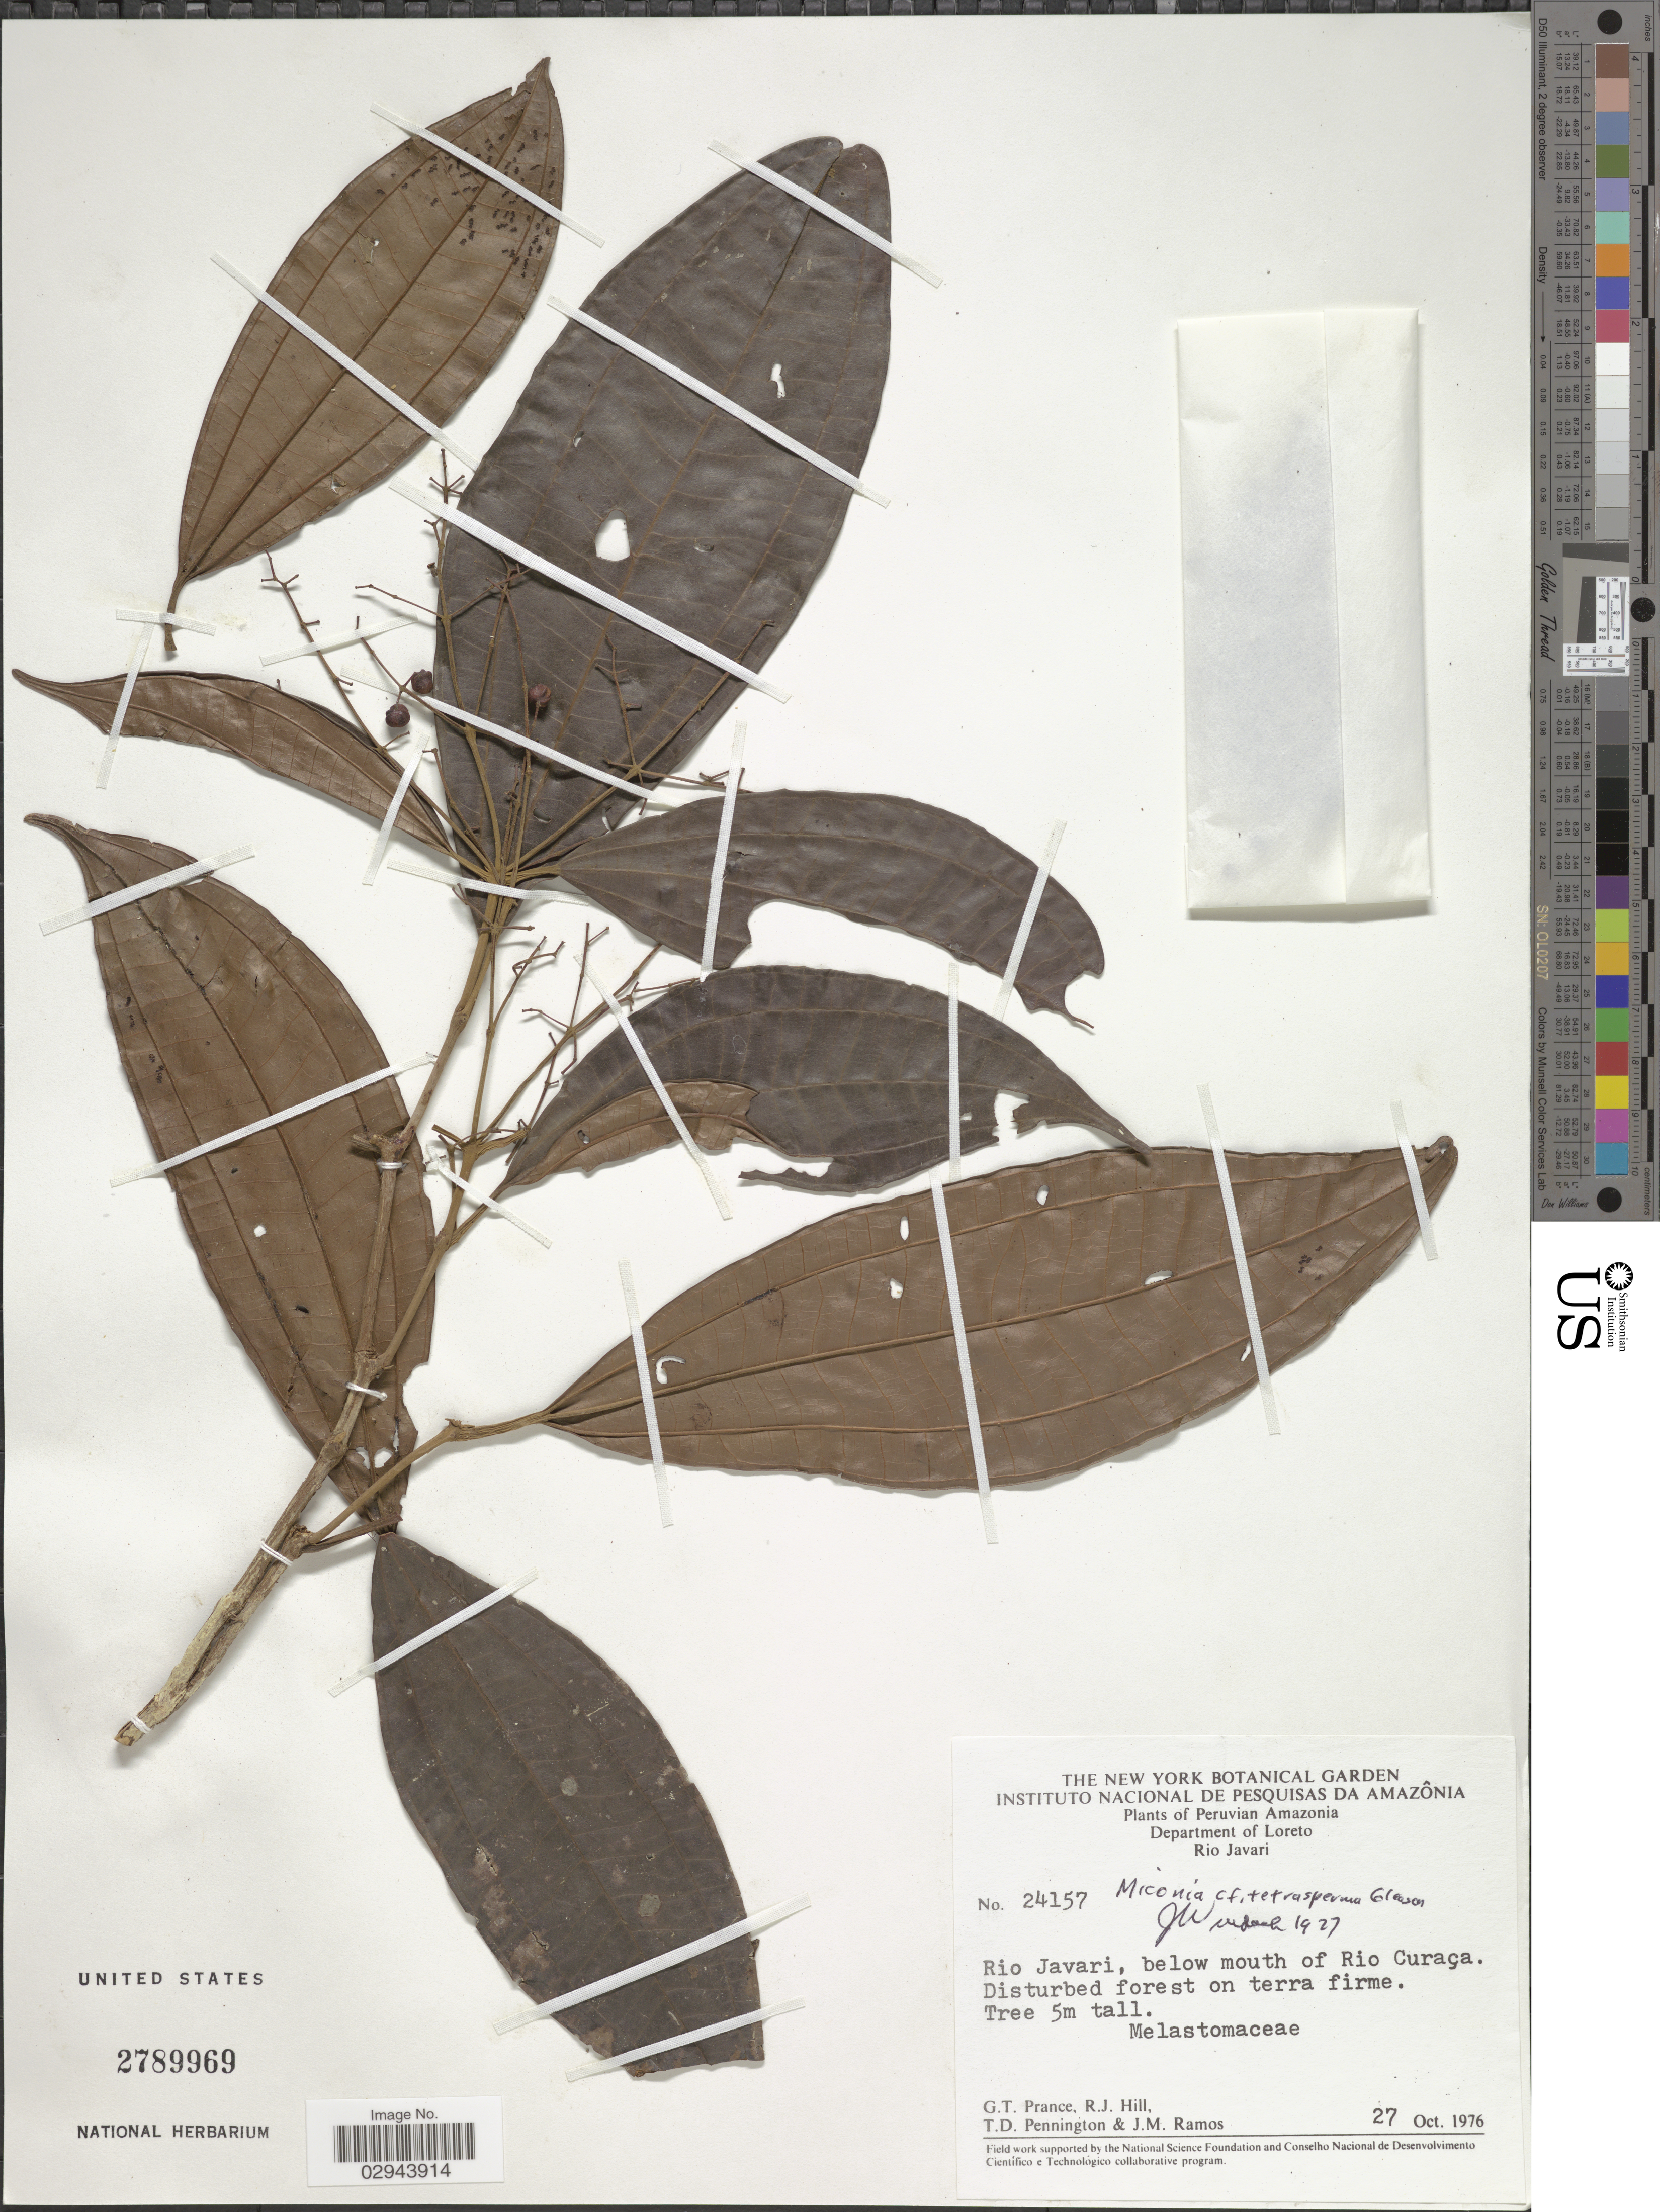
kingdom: Plantae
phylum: Tracheophyta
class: Magnoliopsida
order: Myrtales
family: Melastomataceae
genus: Miconia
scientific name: Miconia tetrasperma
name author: Gleason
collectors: G. T. Prance, R. J. Hill, T. D. Pennington & J. M. Ramos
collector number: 24157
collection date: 1976-10-27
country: Peru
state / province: Loreto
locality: Department of Loreto, Rio Javari, below mouth of Rio Curaça.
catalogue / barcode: US 2789969